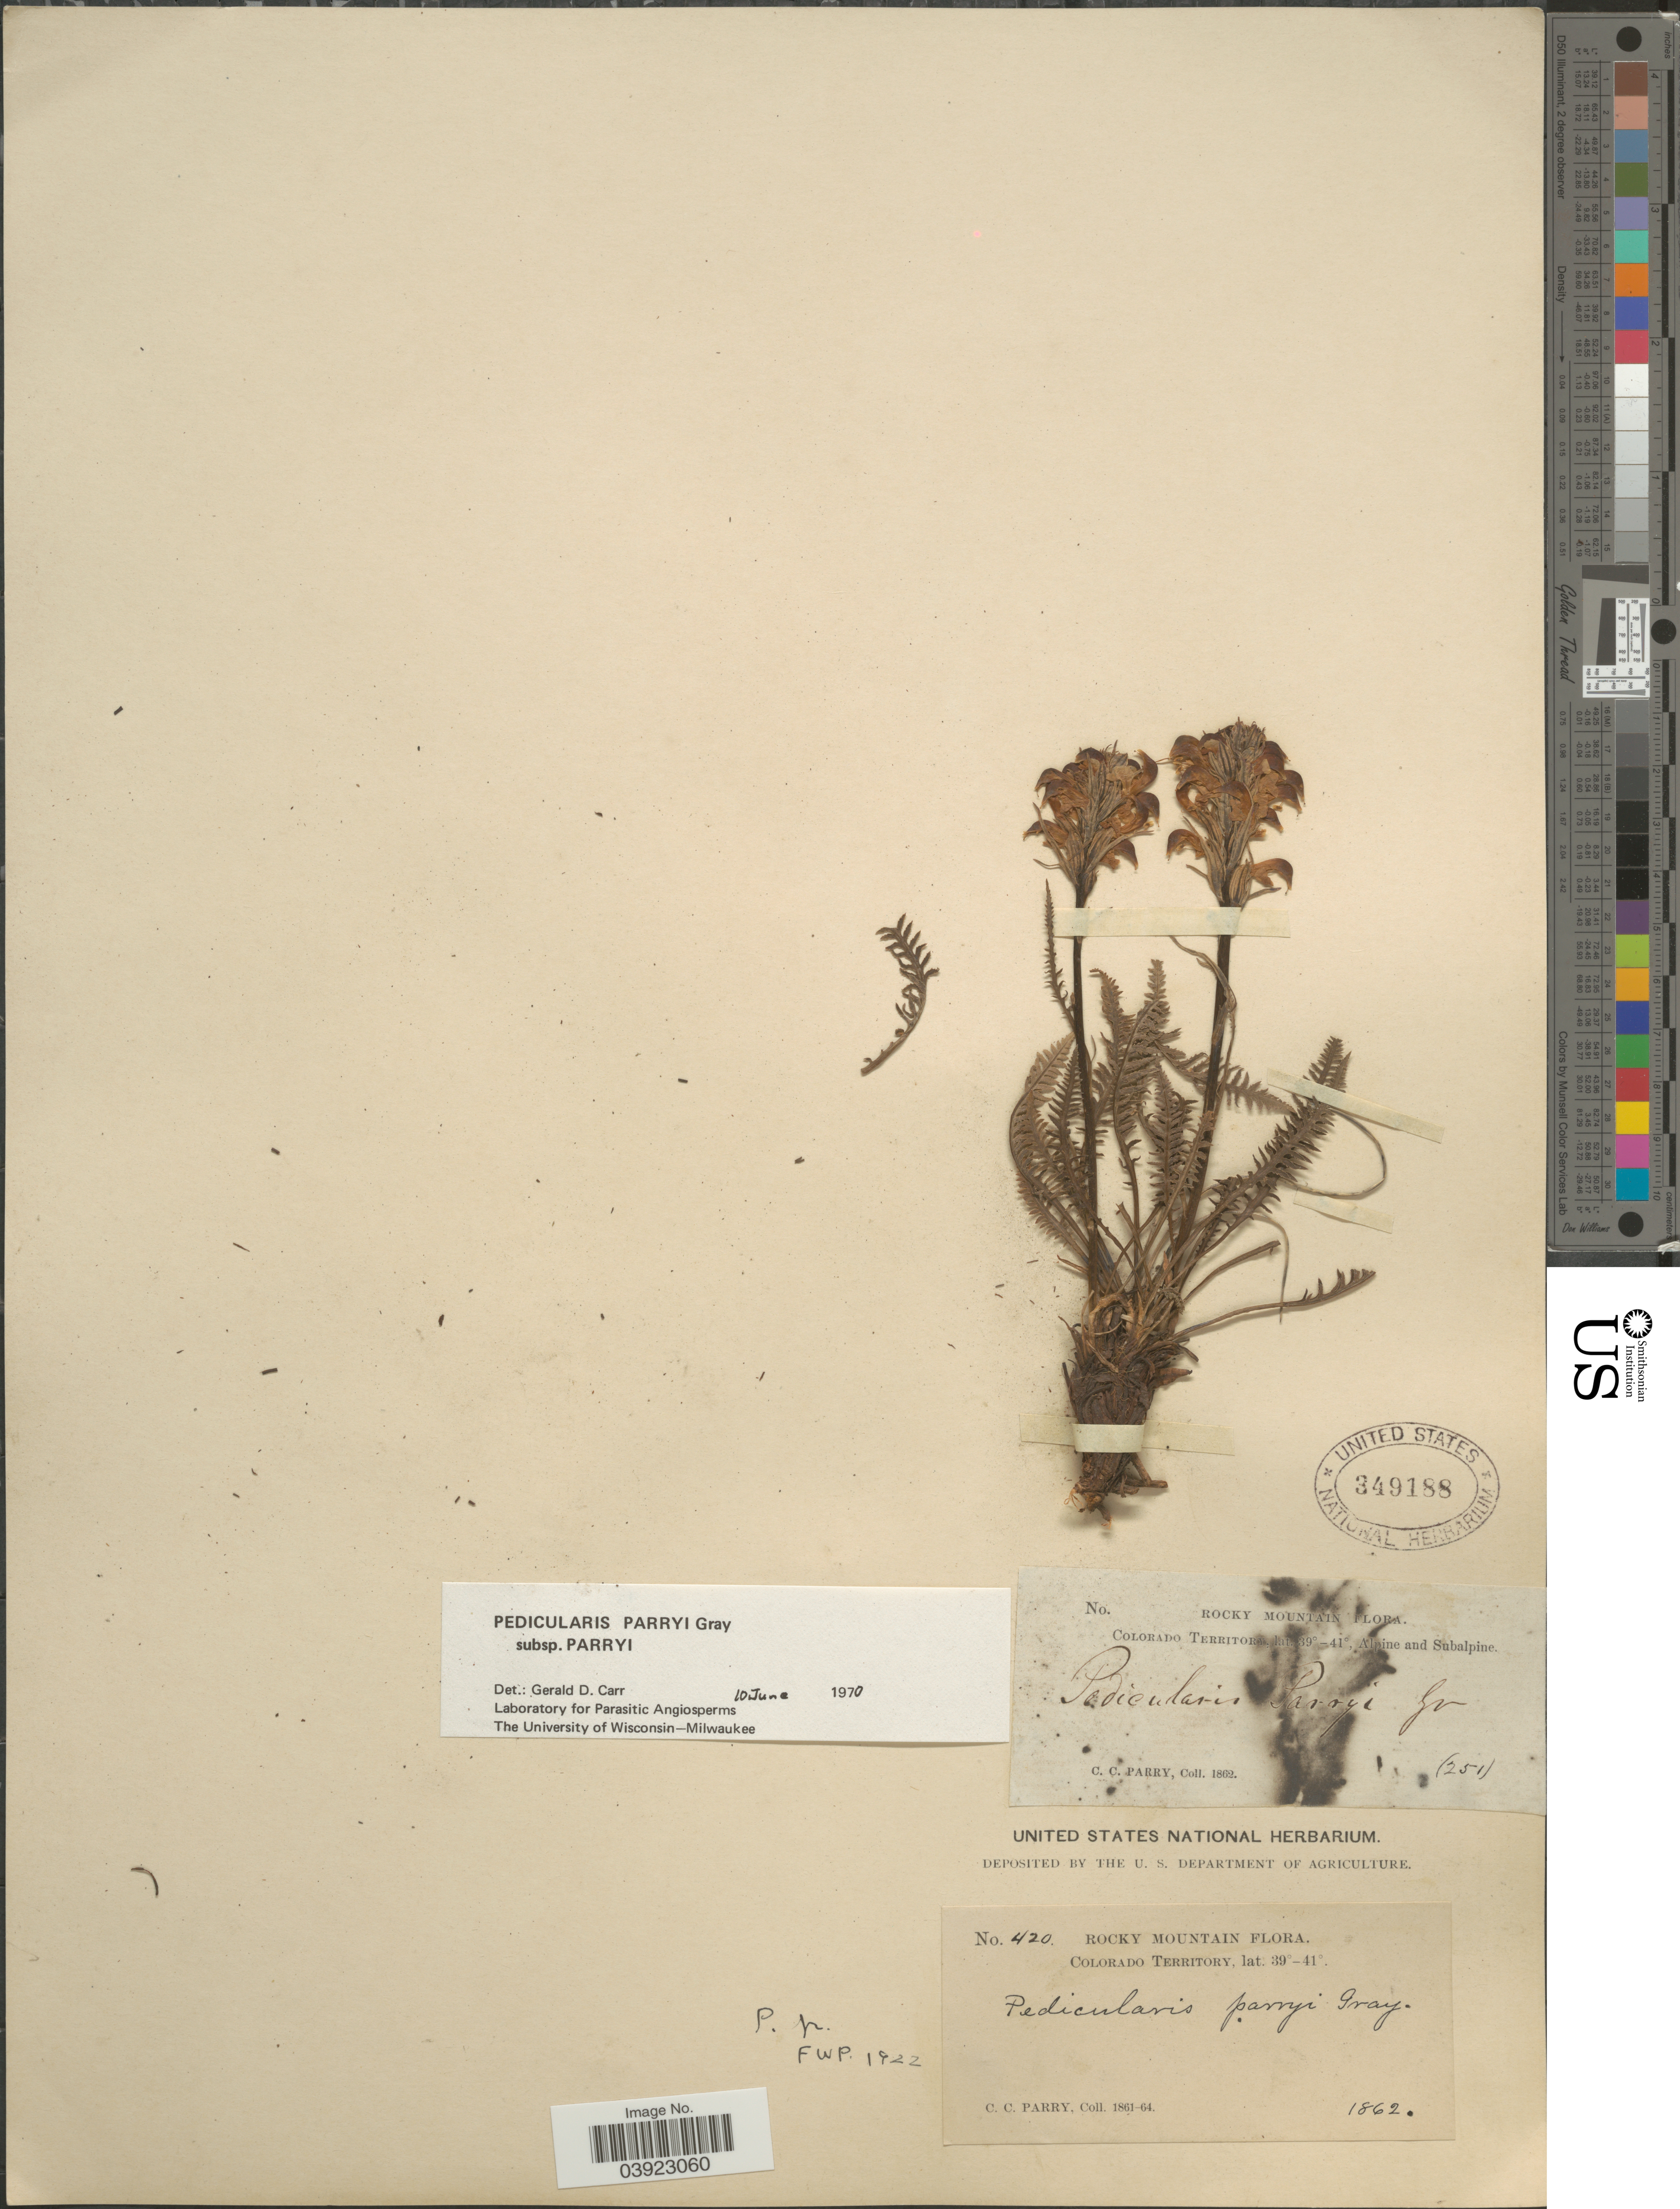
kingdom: Plantae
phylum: Tracheophyta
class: Magnoliopsida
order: Lamiales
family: Orobanchaceae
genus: Pedicularis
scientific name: Pedicularis parryi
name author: A. Gray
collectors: C. C. Parry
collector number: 420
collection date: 1862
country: United States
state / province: Colorado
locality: Rocky Mountain. Colorado Territory. Alpine and Subalpine.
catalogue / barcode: US 349188